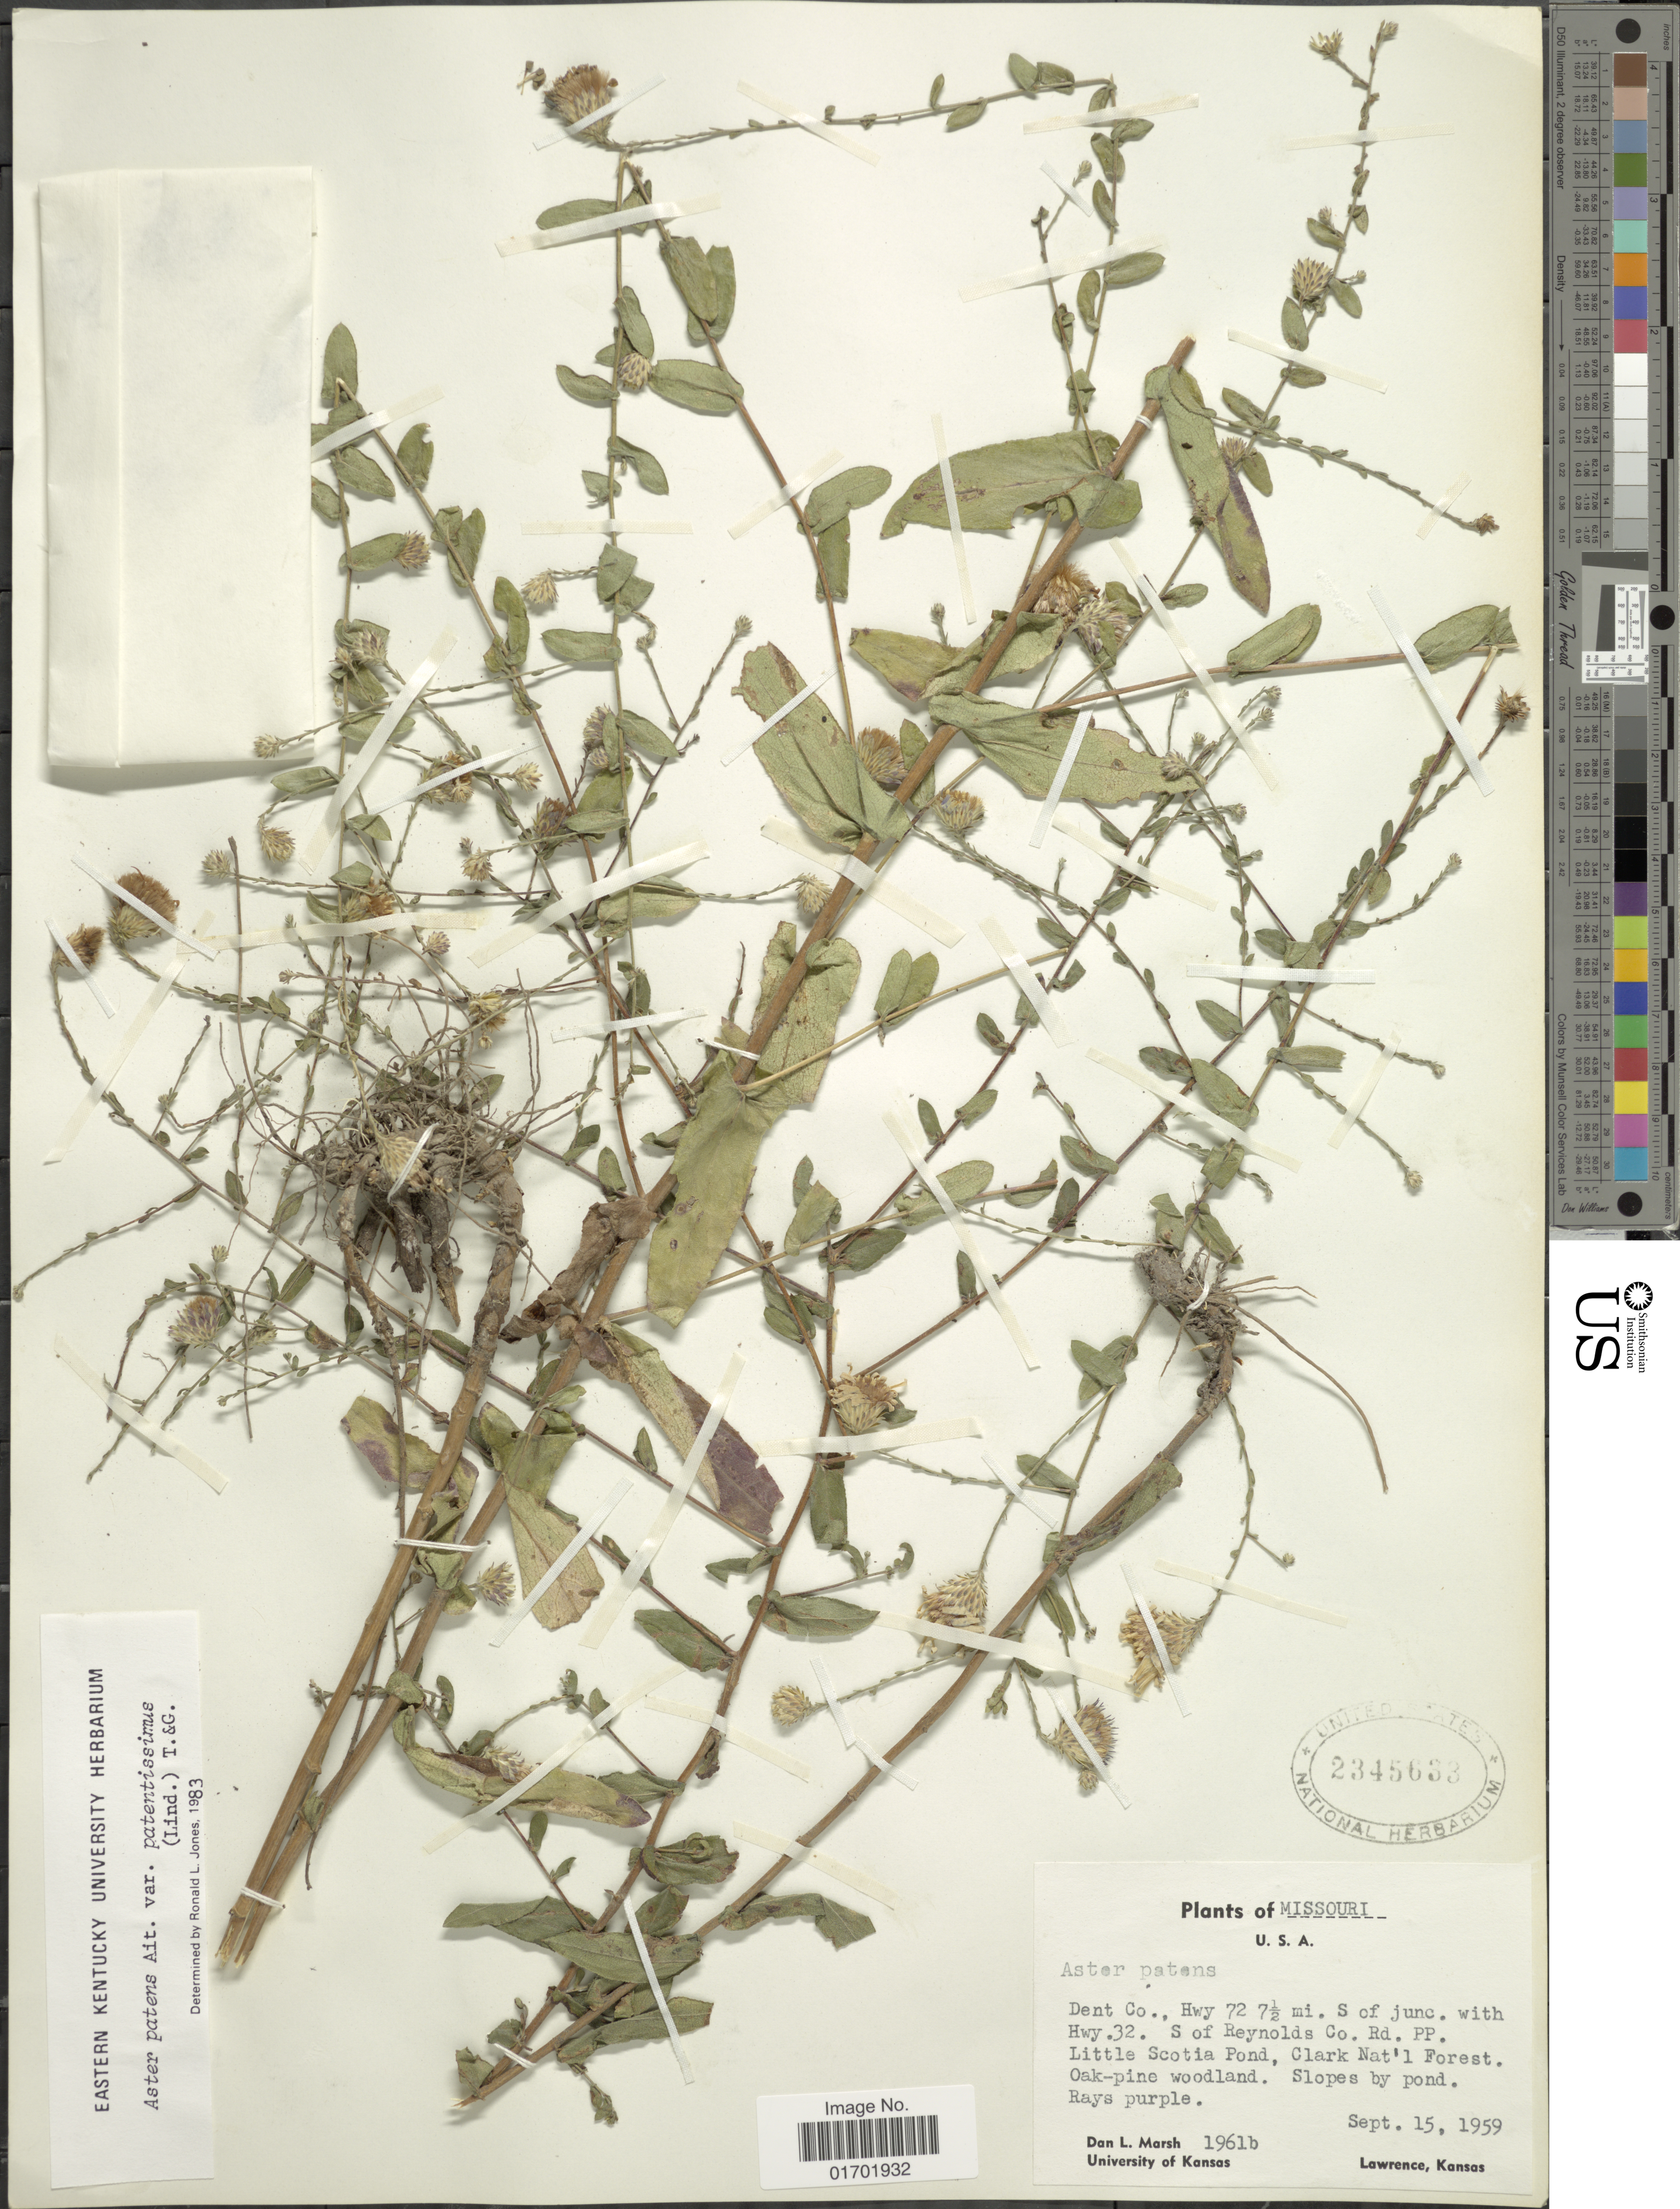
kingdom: Plantae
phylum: Tracheophyta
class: Magnoliopsida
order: Asterales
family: Asteraceae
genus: Symphyotrichum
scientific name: Symphyotrichum patens var. patentissimum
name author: (Lindl.) G.L. Nesom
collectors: D. L. Marsh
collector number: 1961b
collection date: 1959-09-15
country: United States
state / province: Missouri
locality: Lawrence, Dent Co.: Hwy 72 7 1/2 mi. S of junc. with Hwy.32. S of Reynolds Co. Rd. PP. Little Scotia Pond, Clark Nat'L Forest.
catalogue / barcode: US 2345633